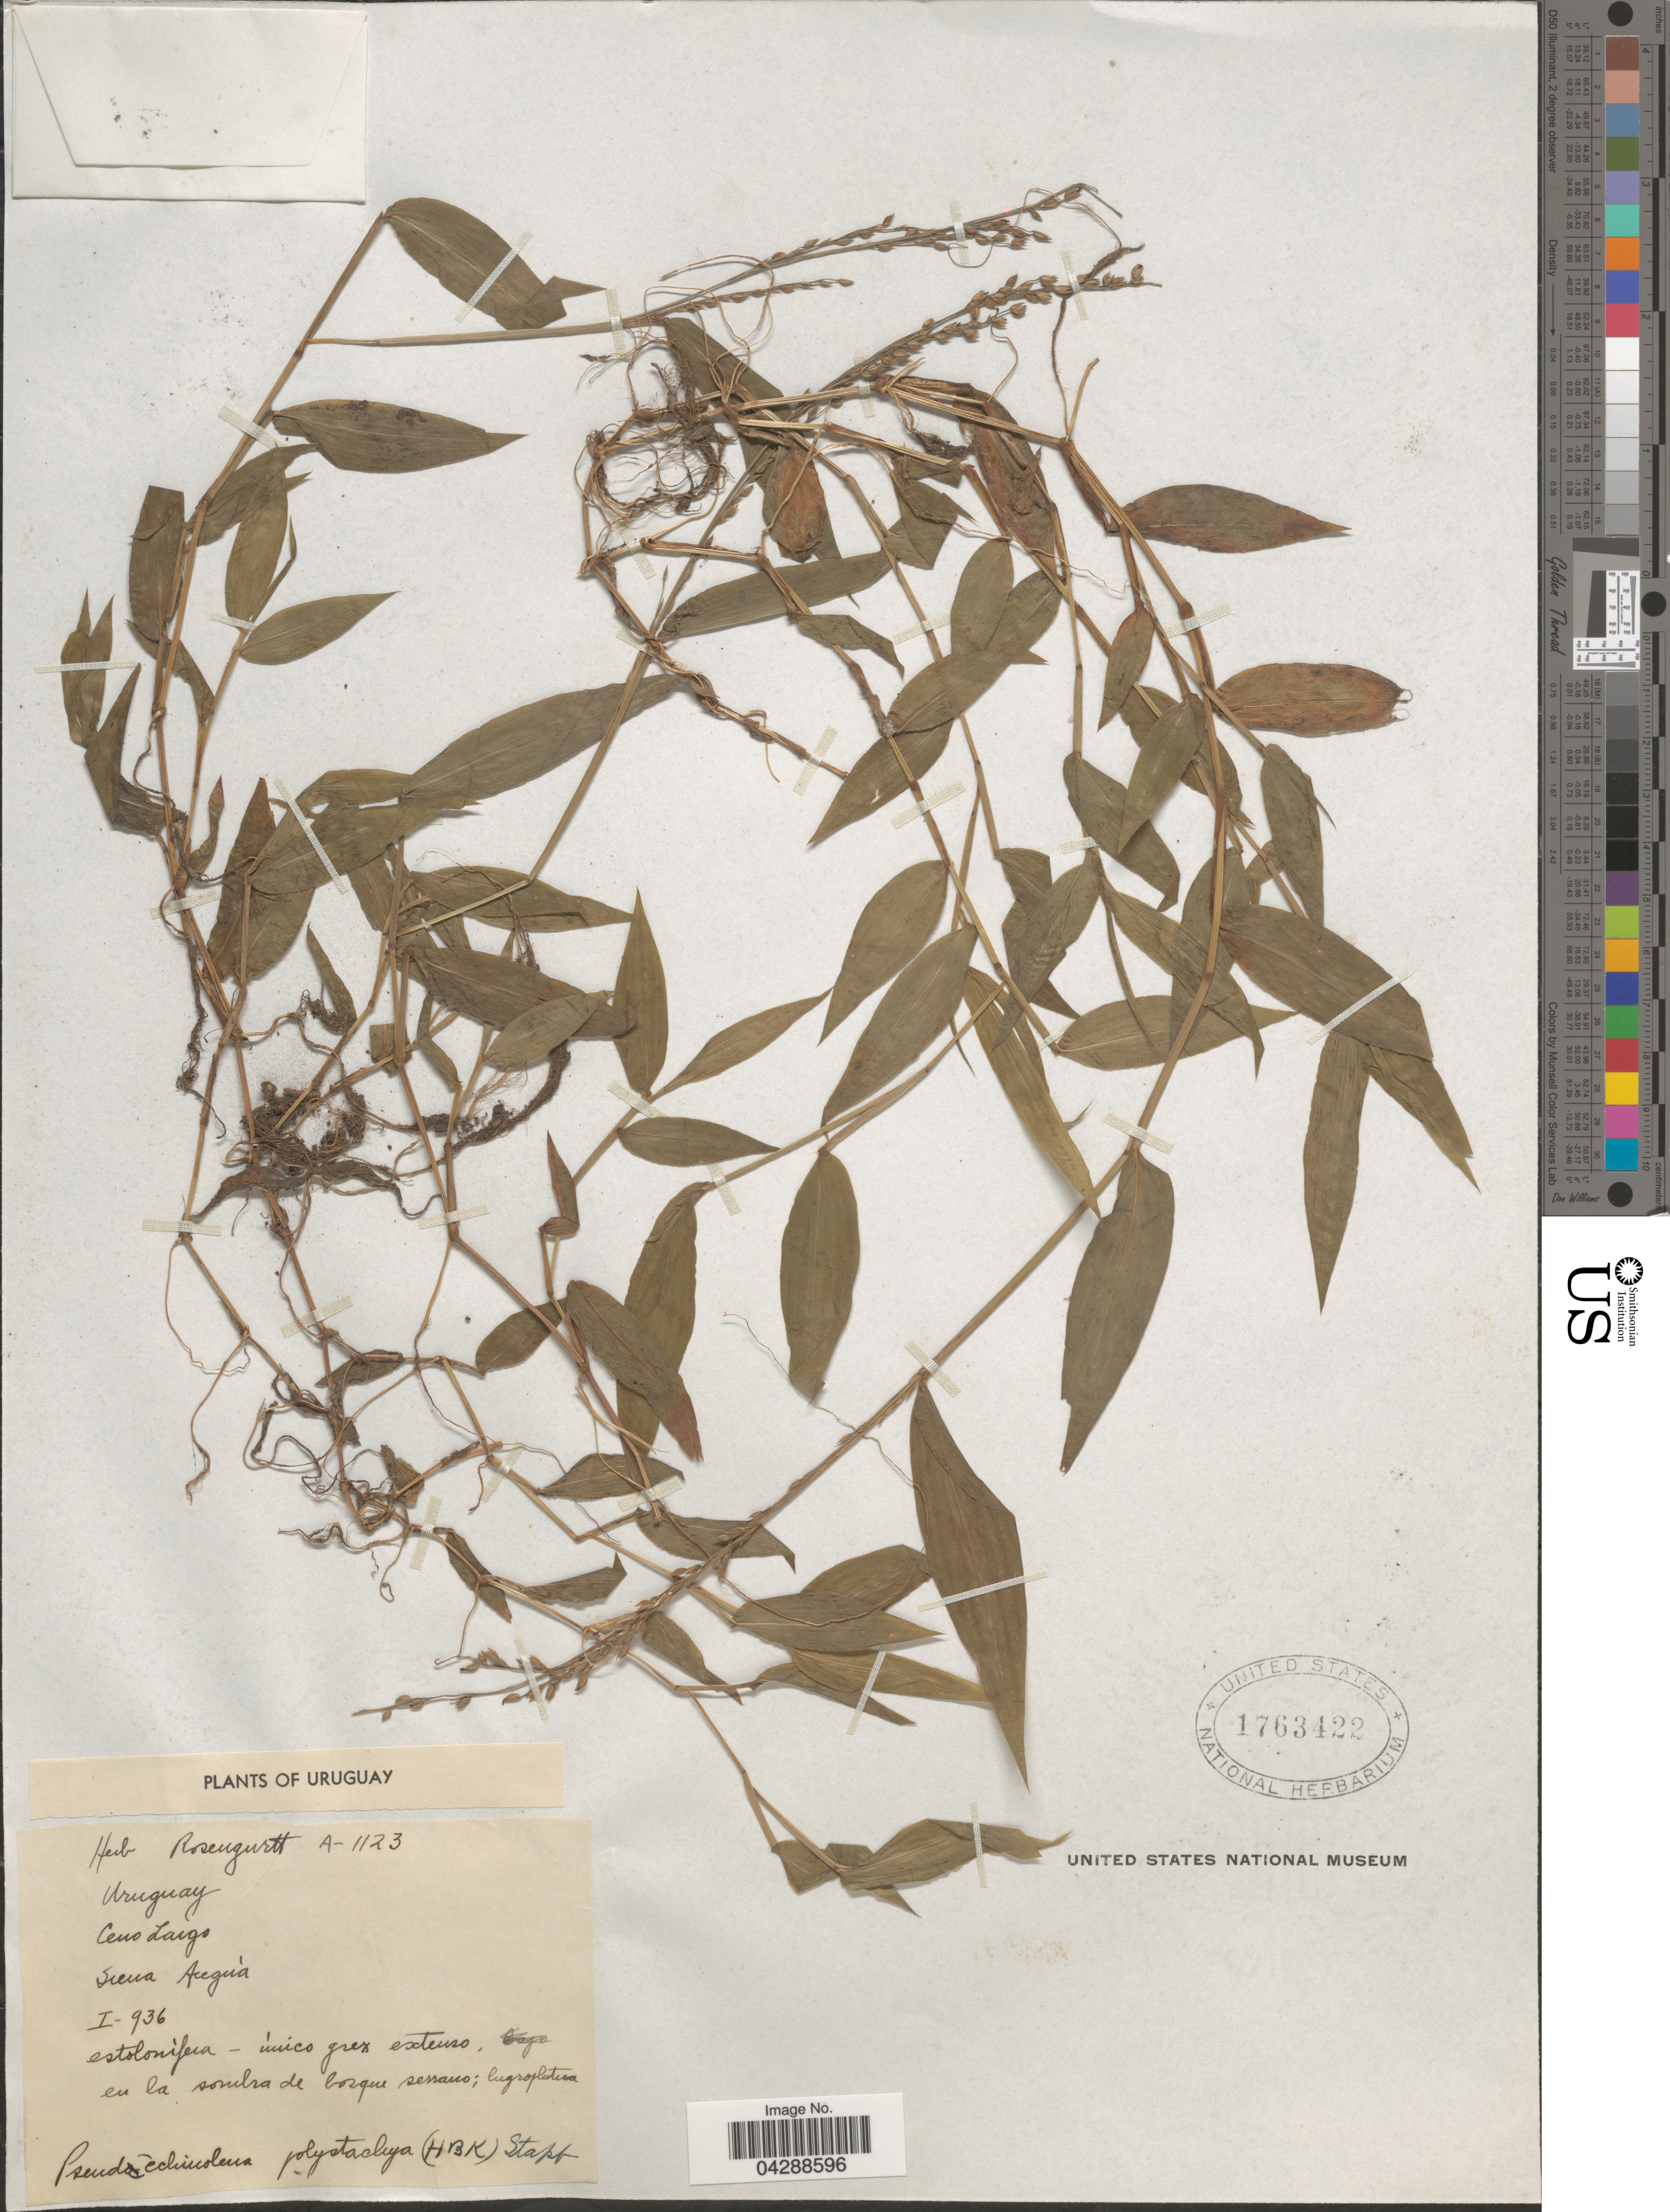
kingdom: Plantae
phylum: Tracheophyta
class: Liliopsida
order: Poales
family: Poaceae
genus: Pseudechinolaena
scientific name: Pseudechinolaena polystachya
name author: (Kunth) Stapf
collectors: ex herb. Rosengurtt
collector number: A-1123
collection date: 1936-01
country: Uruguay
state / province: Cerro Largo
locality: Sierra Aceguá.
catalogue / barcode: US 1763422